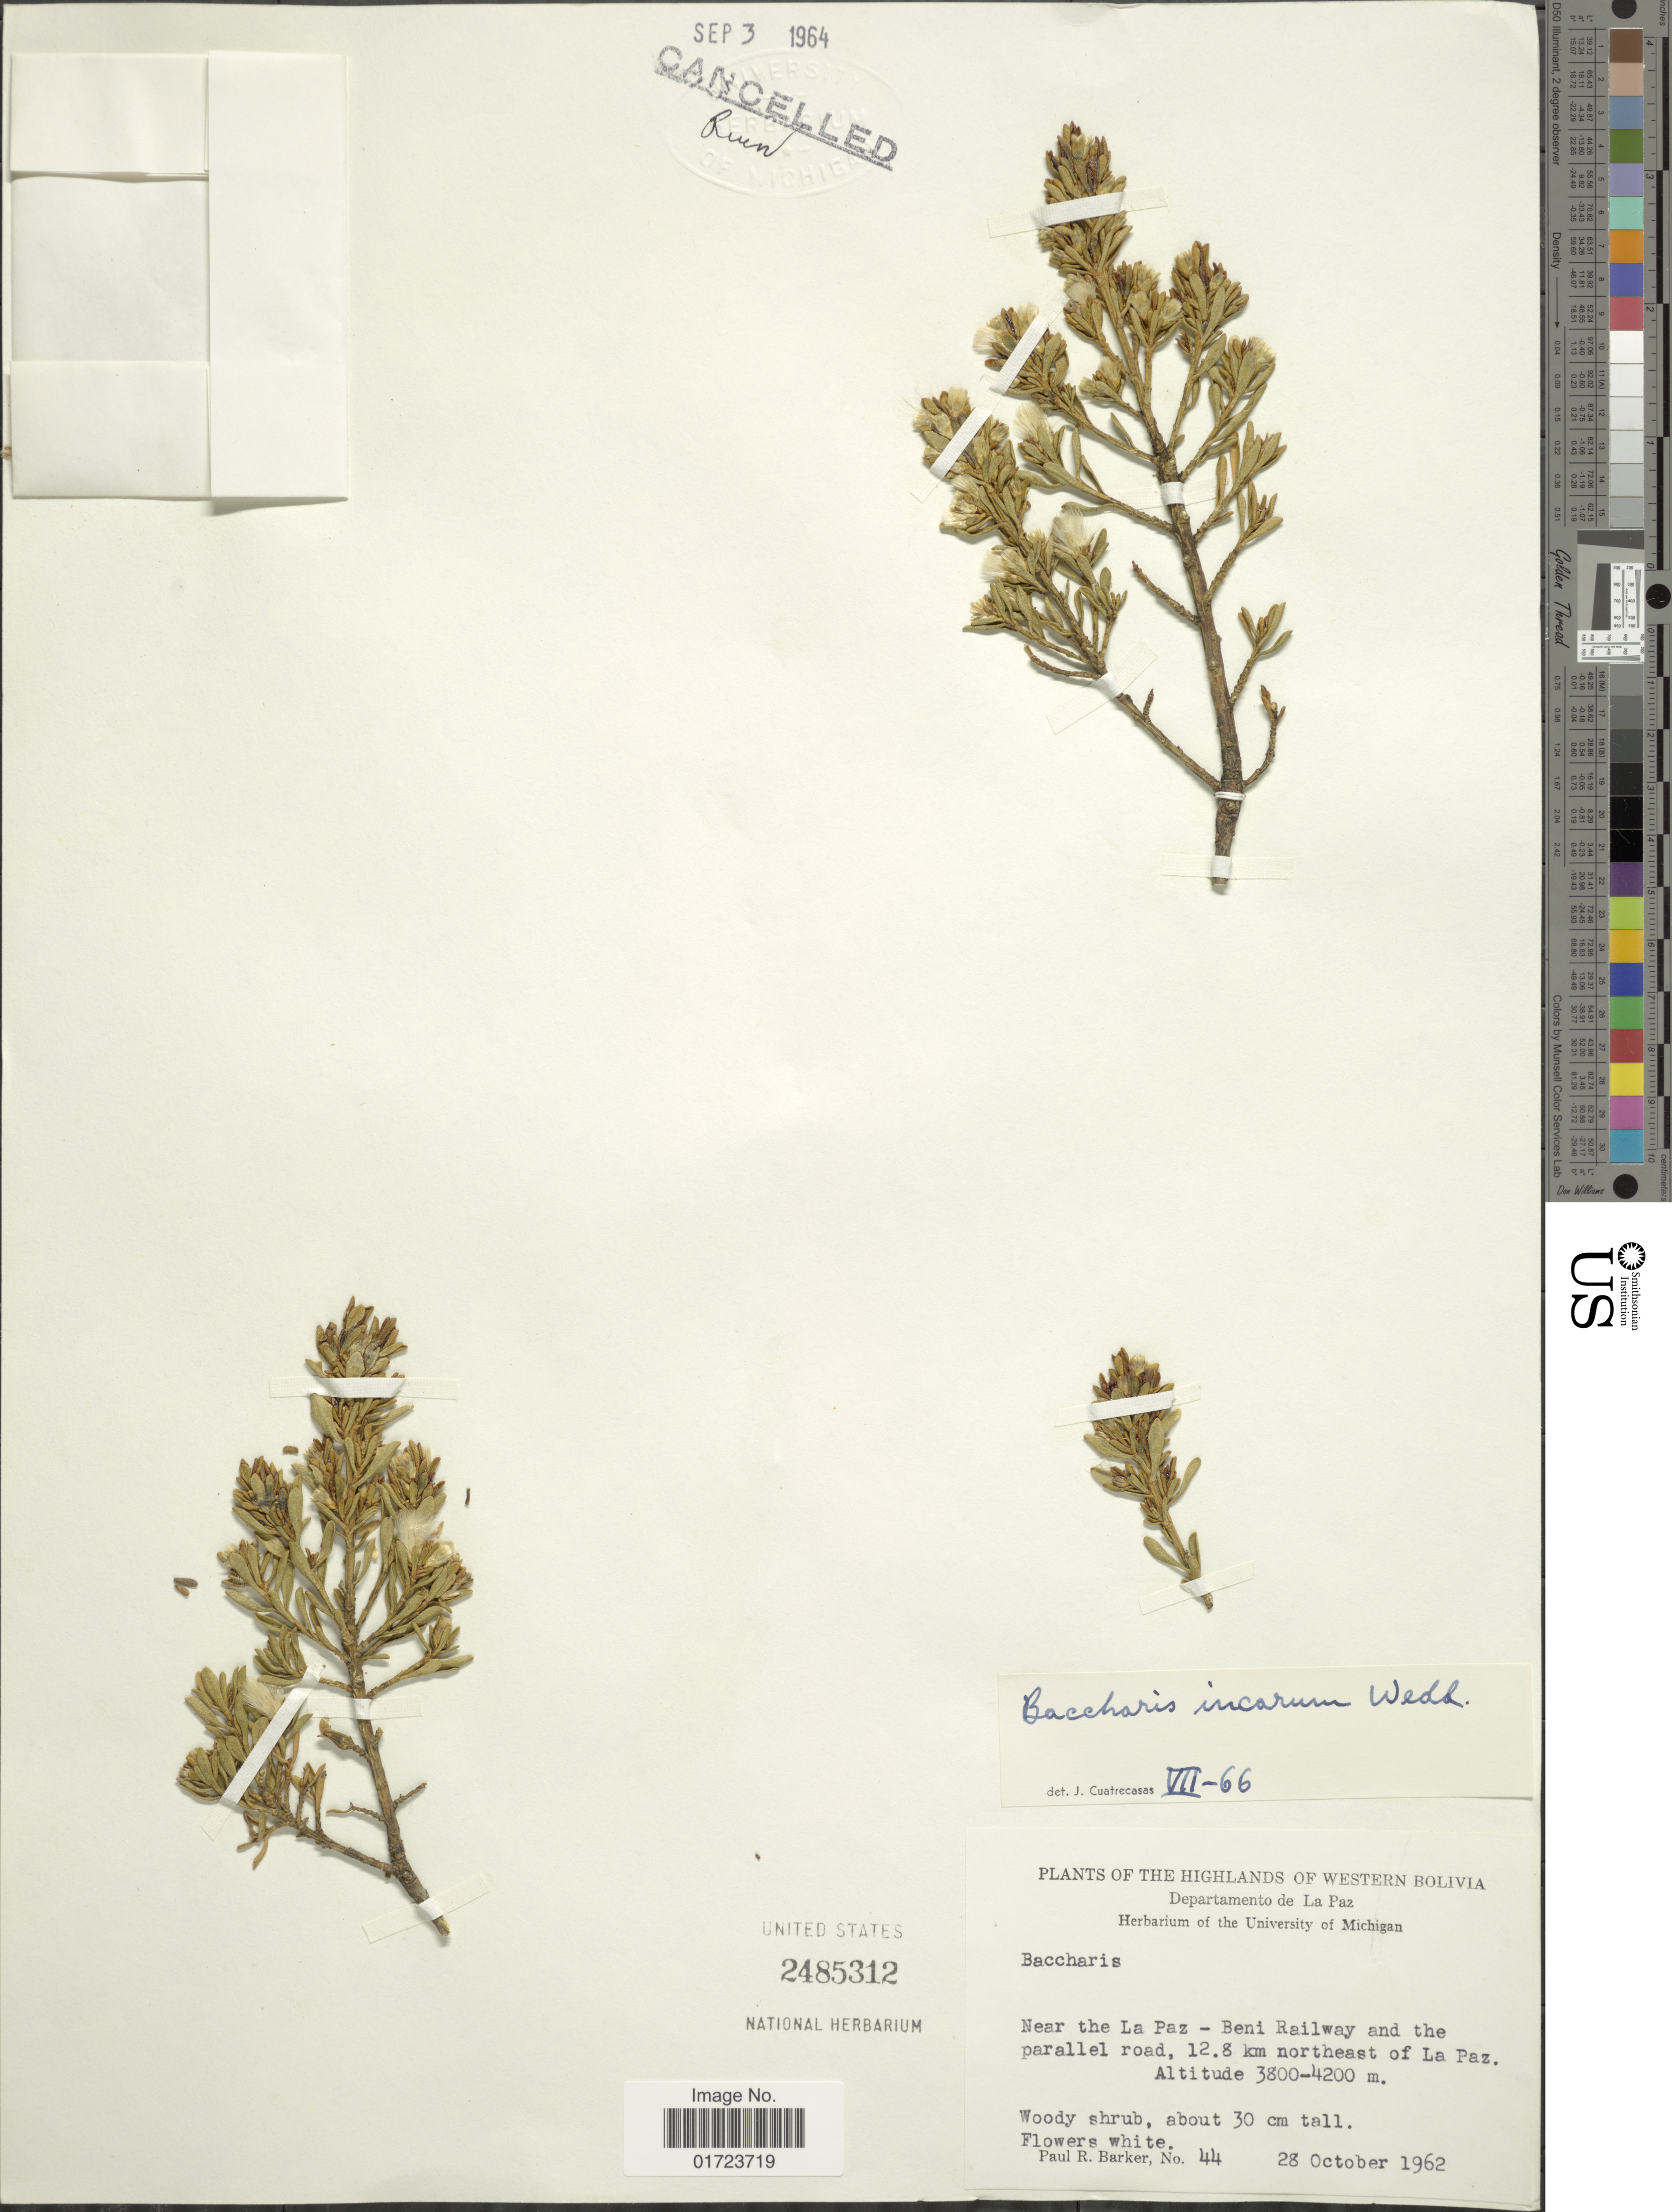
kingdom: Plantae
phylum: Tracheophyta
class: Magnoliopsida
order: Asterales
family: Asteraceae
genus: Baccharis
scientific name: Baccharis tola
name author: Phil.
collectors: P. R. Barker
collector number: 44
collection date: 1962-10-28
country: Bolivia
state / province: La Paz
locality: Highlands of Western Bolivia, Departamento de La Paz. Near the La Paz - Beni Railway and the parallel road, 12.8 km northeast of La Paz.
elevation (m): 3800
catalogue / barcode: US 2485312